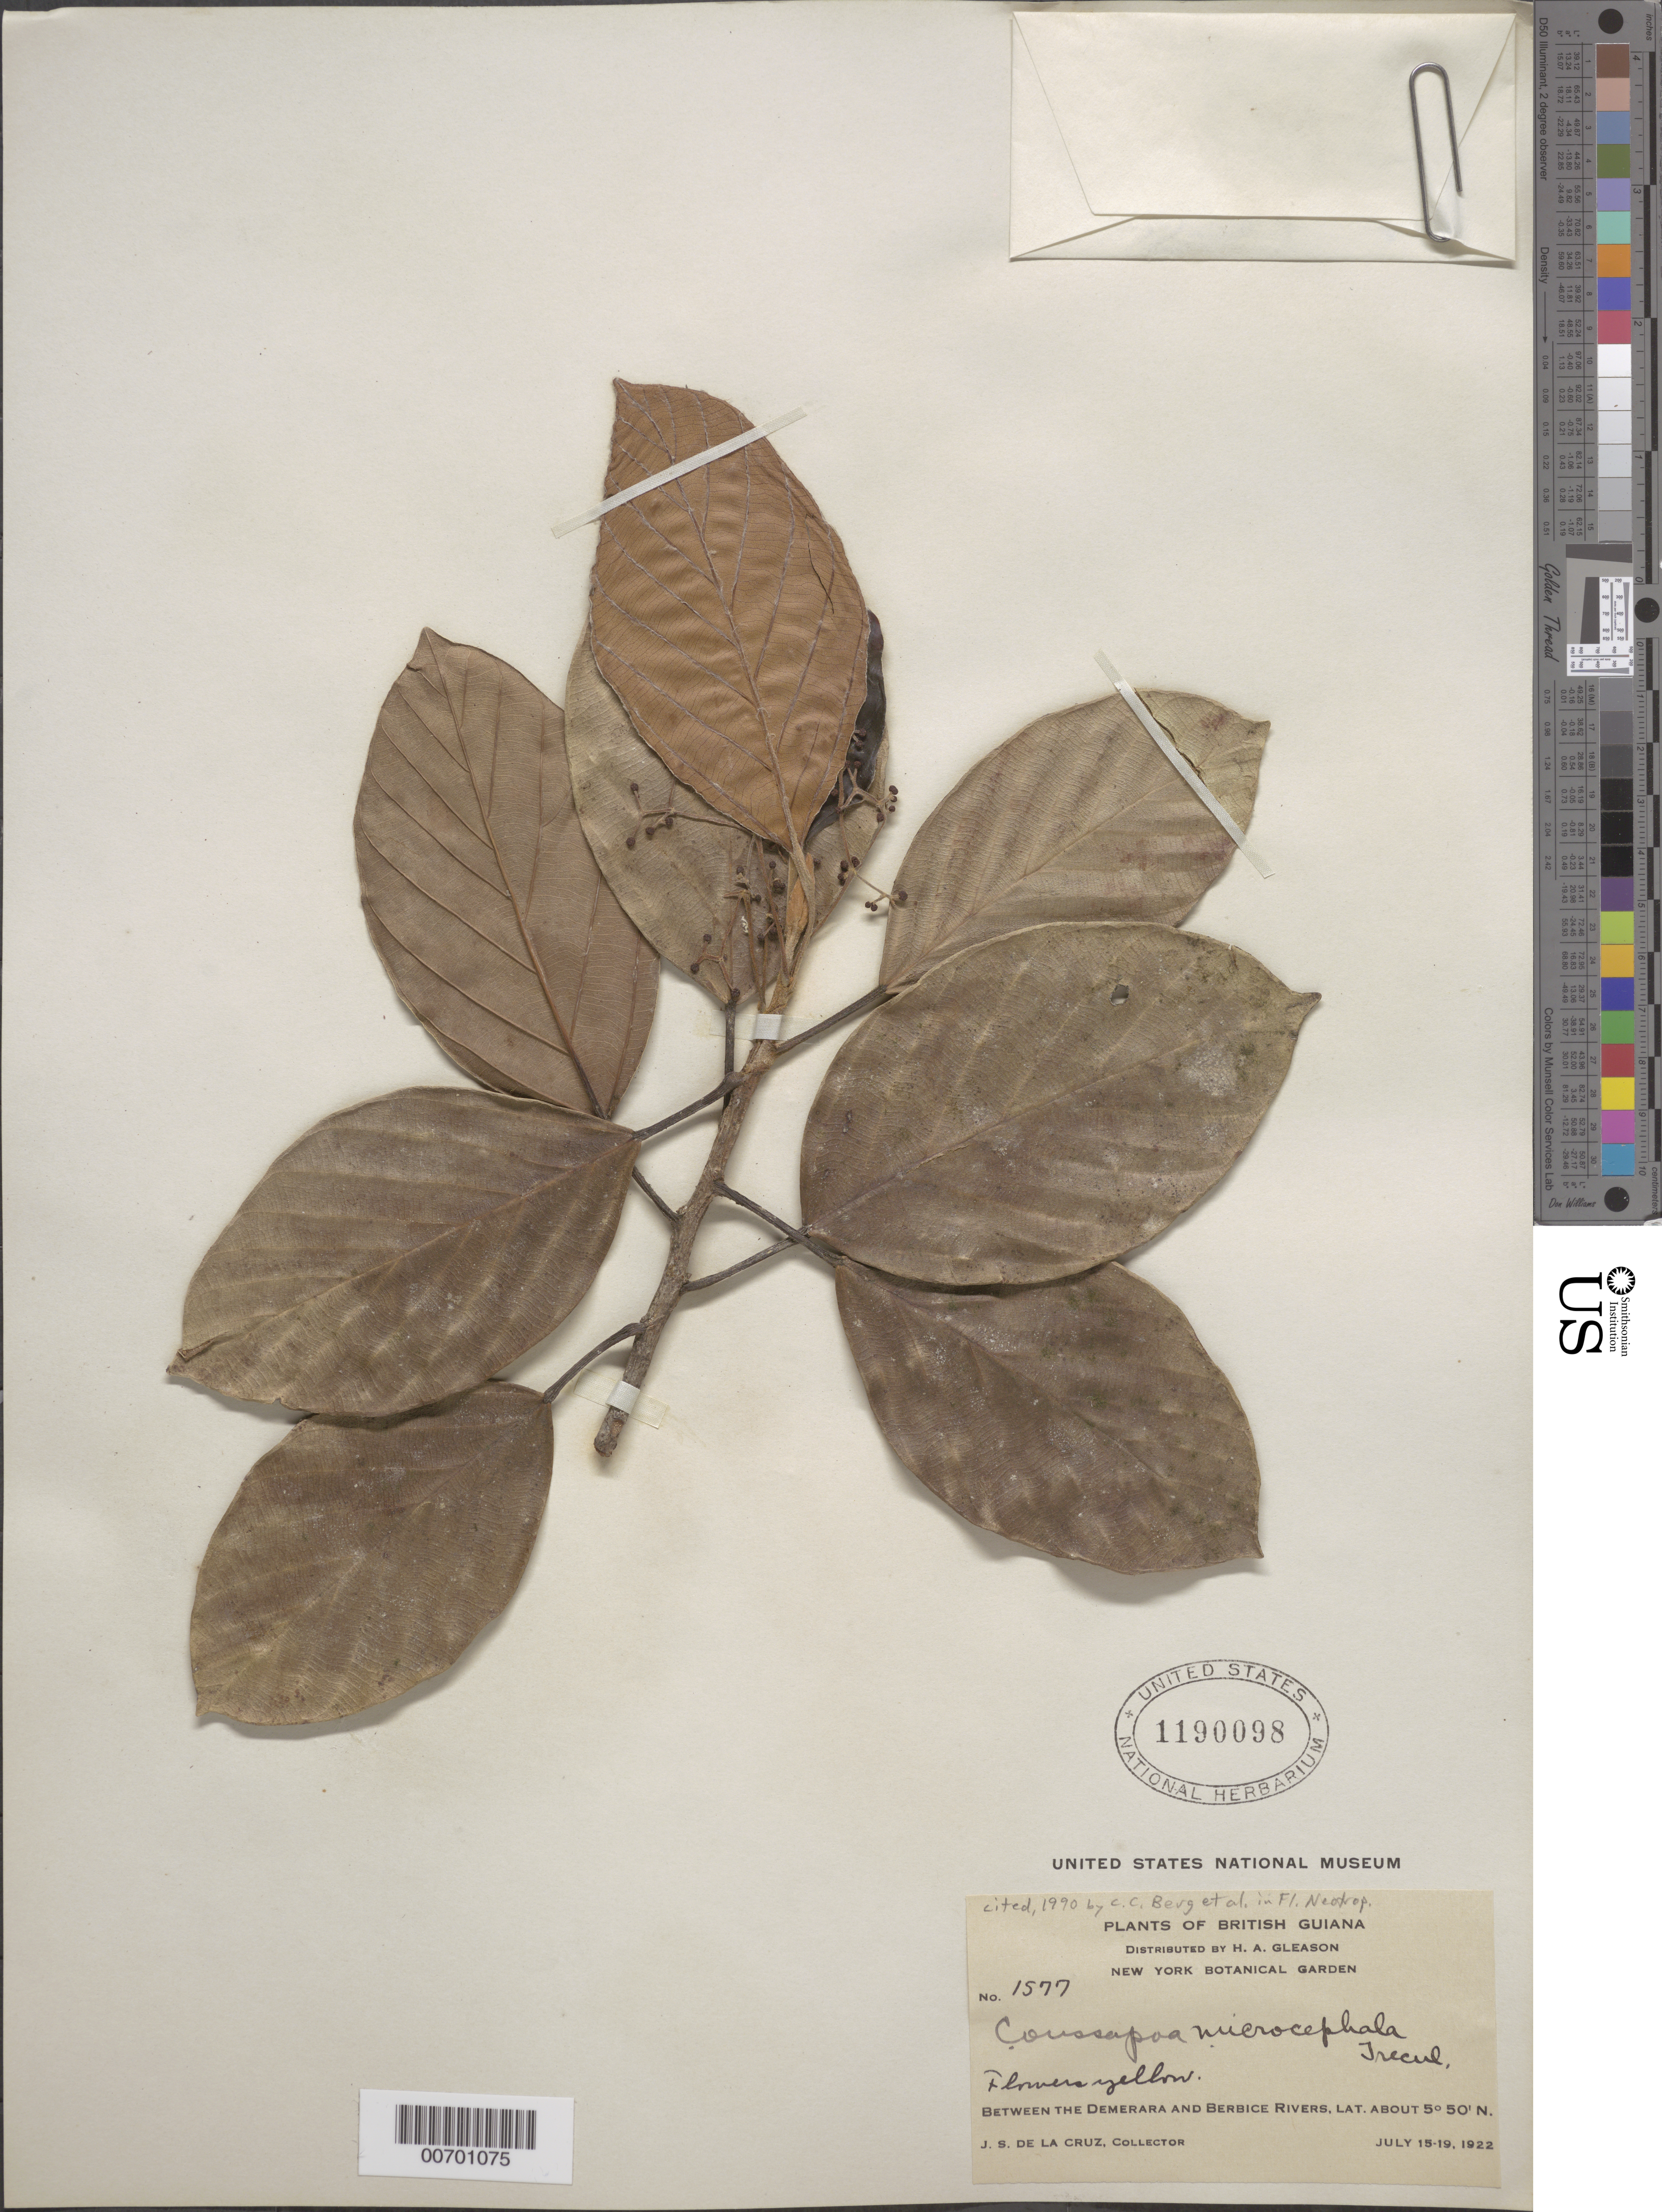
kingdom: Plantae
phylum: Tracheophyta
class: Magnoliopsida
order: Rosales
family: Urticaceae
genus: Coussapoa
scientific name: Coussapoa microcephala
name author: Trécul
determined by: Berg, C. C.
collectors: J. S. de la Cruz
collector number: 1577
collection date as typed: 15-Jul-22 to 19-Jul-22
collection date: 1922-07-15/1922-07-19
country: Guyana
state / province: U. Demerara-Berbice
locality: Demerara River to the Berbice River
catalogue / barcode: US 1190098